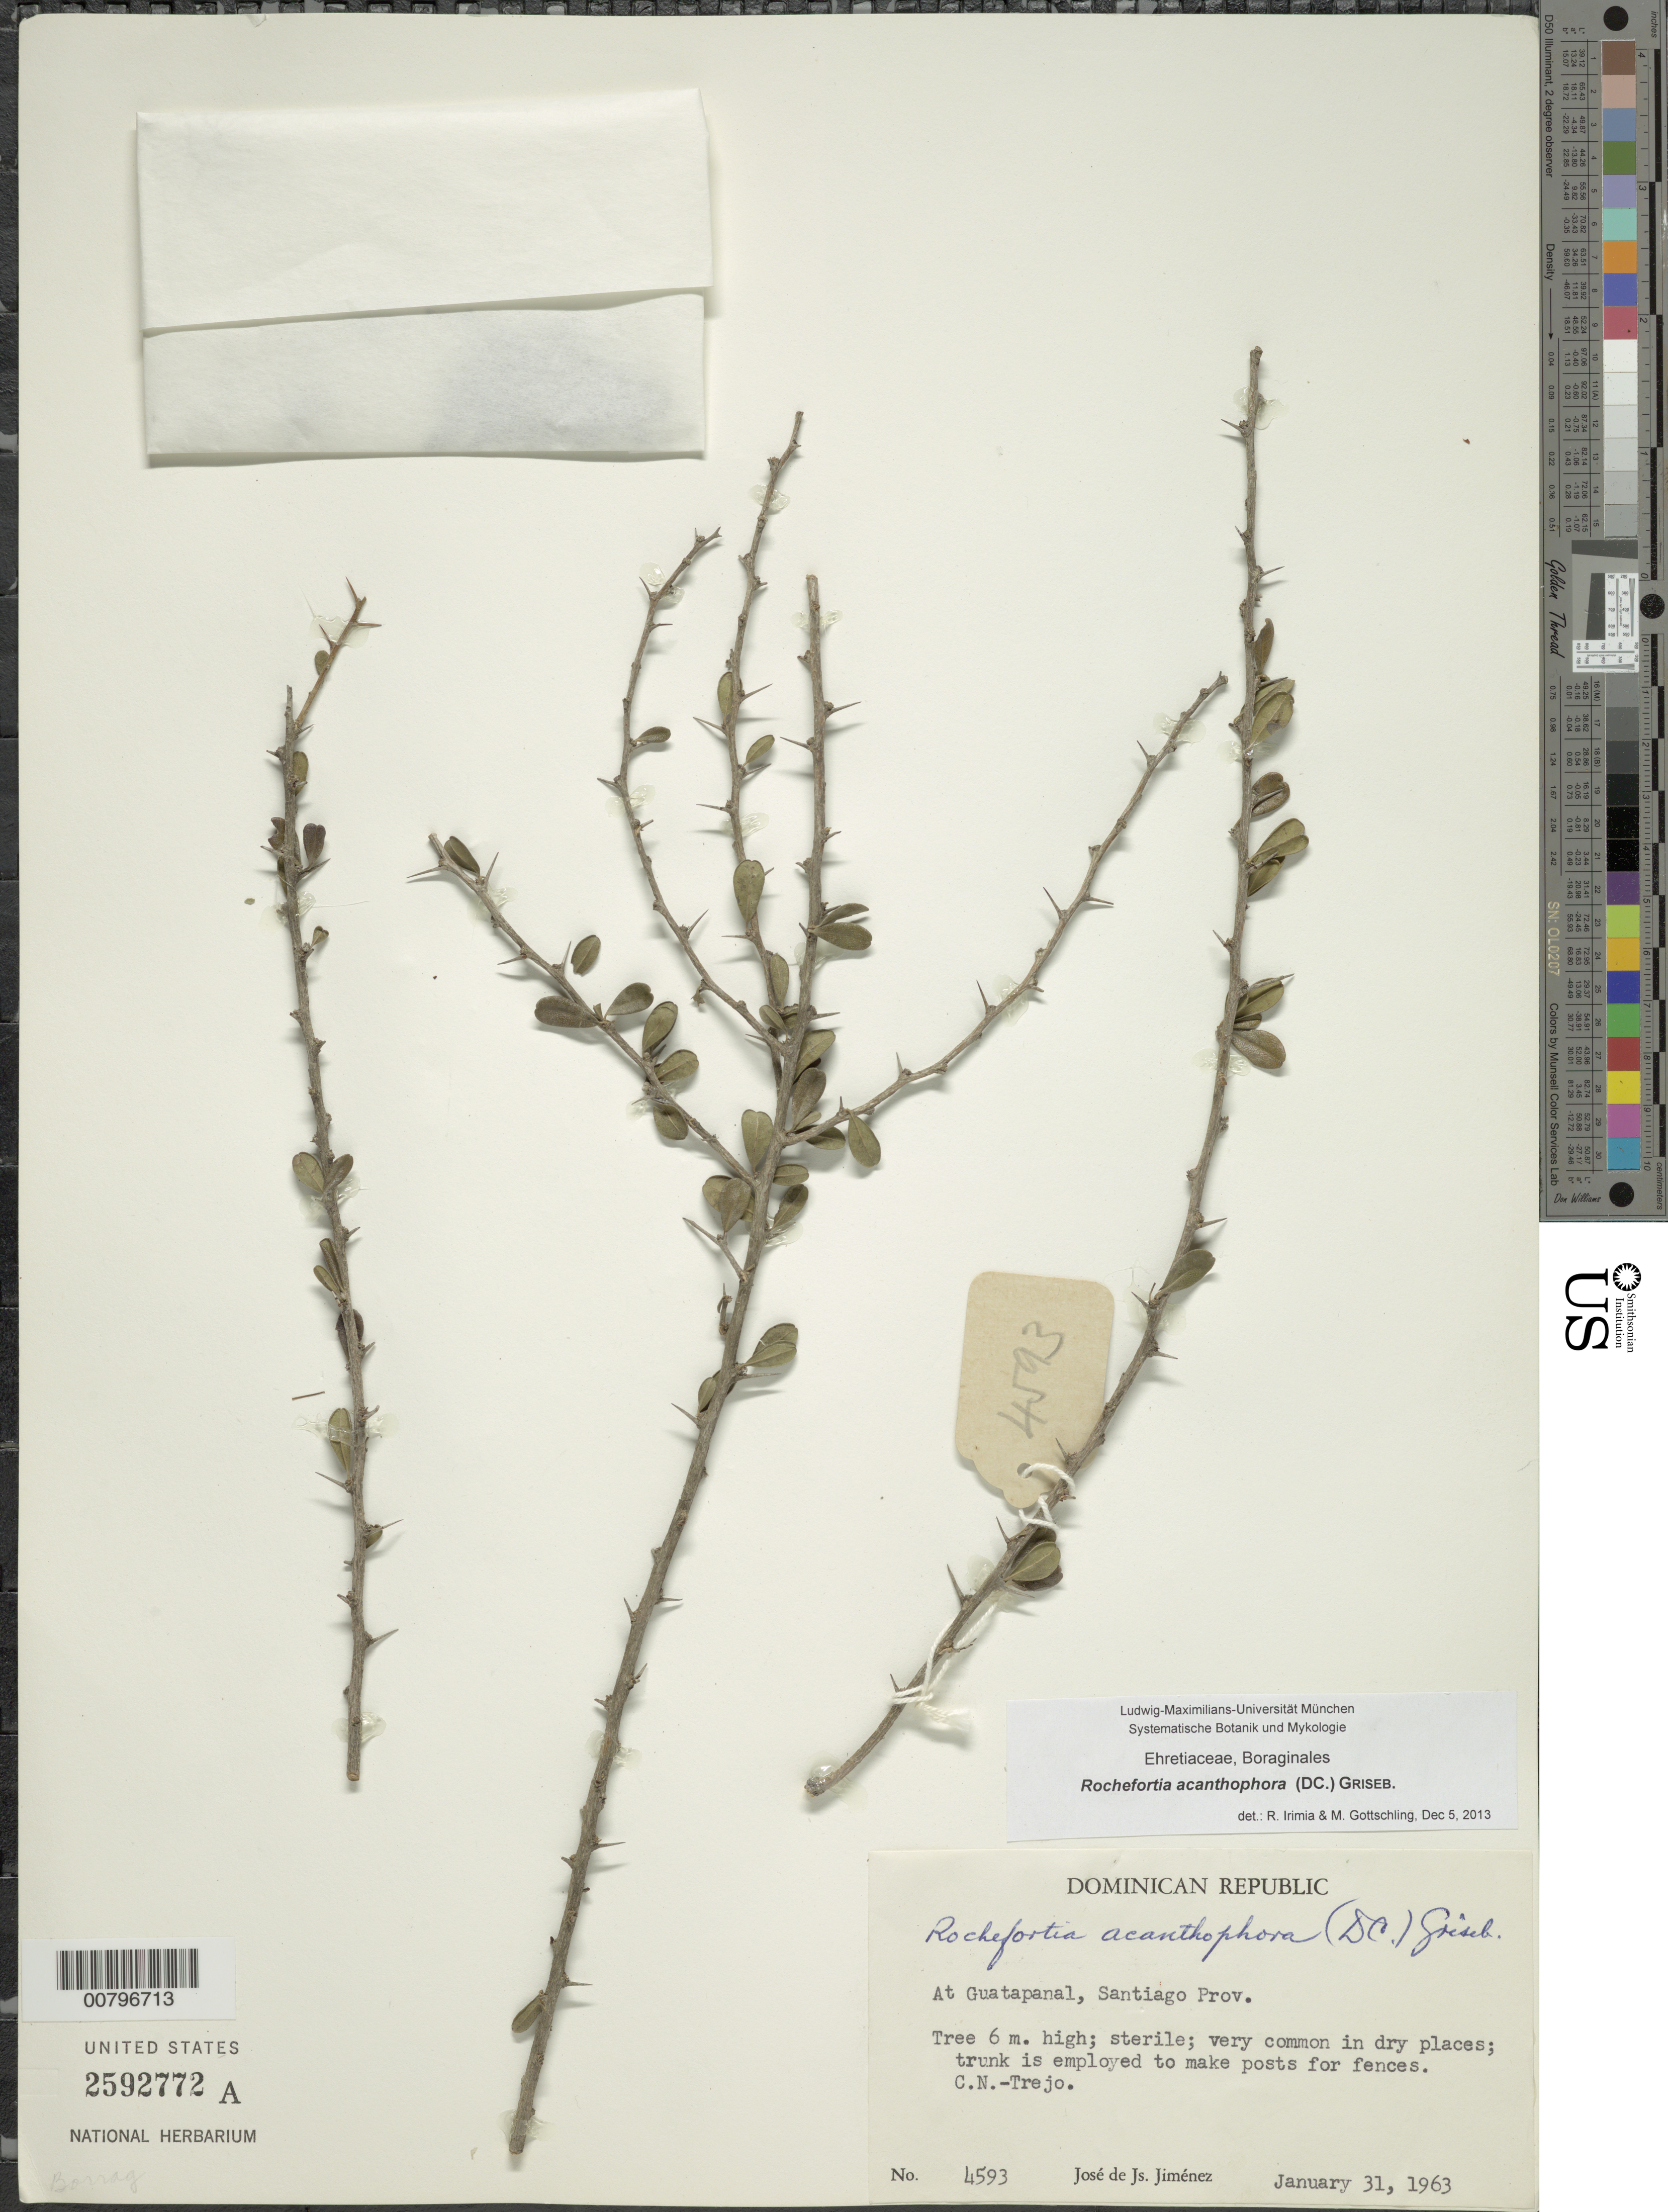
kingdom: Plantae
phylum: Tracheophyta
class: Magnoliopsida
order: Boraginales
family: Ehretiaceae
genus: Rochefortia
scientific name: Rochefortia acanthophora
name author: (DC.) Griseb.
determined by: Irimia, R.; Gottschling, M.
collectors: J. J. Jiménez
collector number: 4593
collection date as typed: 31 Jan 1963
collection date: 1963-01-31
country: Dominican Republic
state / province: Santiago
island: Hispaniola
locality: At Guatapanal.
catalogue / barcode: US 2592772A